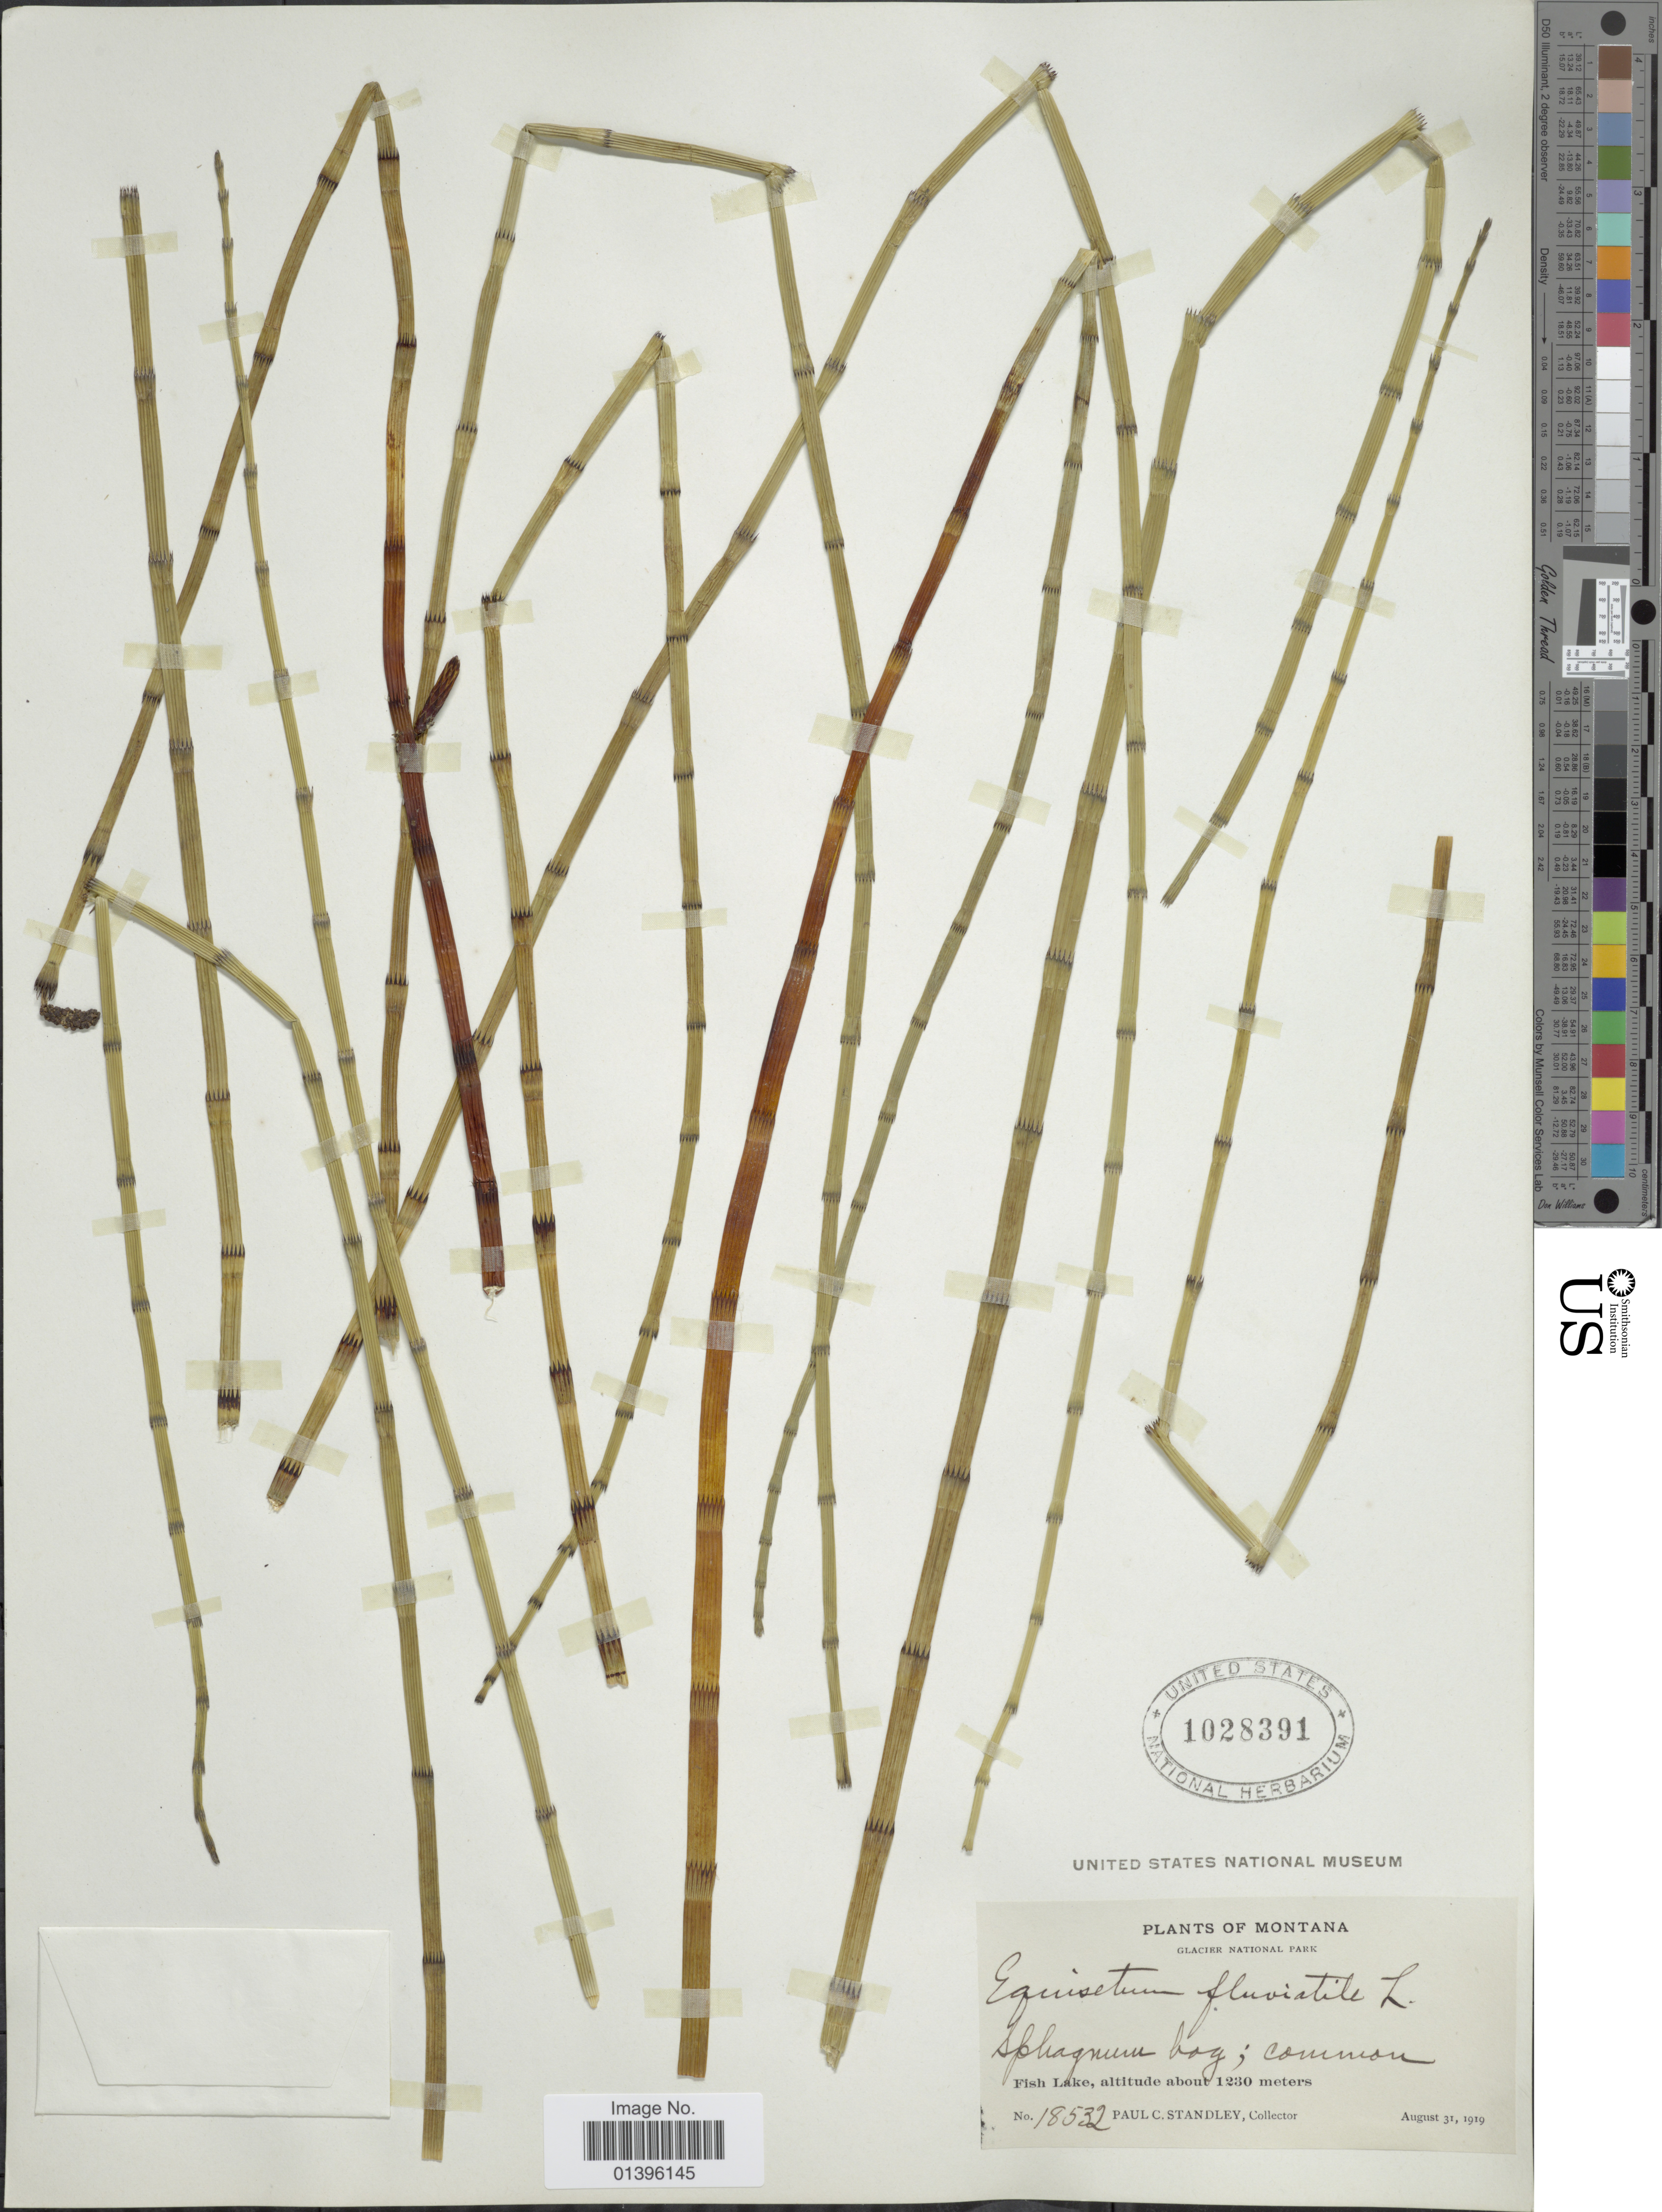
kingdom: Plantae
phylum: Tracheophyta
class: Polypodiopsida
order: Equisetales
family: Equisetaceae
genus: Equisetum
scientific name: Equisetum fluviatile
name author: L.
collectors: P. C. Standley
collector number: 18532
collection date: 1919-08-31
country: United States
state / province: Montana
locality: Glacier National Park. Fish Lake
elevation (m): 1230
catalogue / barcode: US 1028391